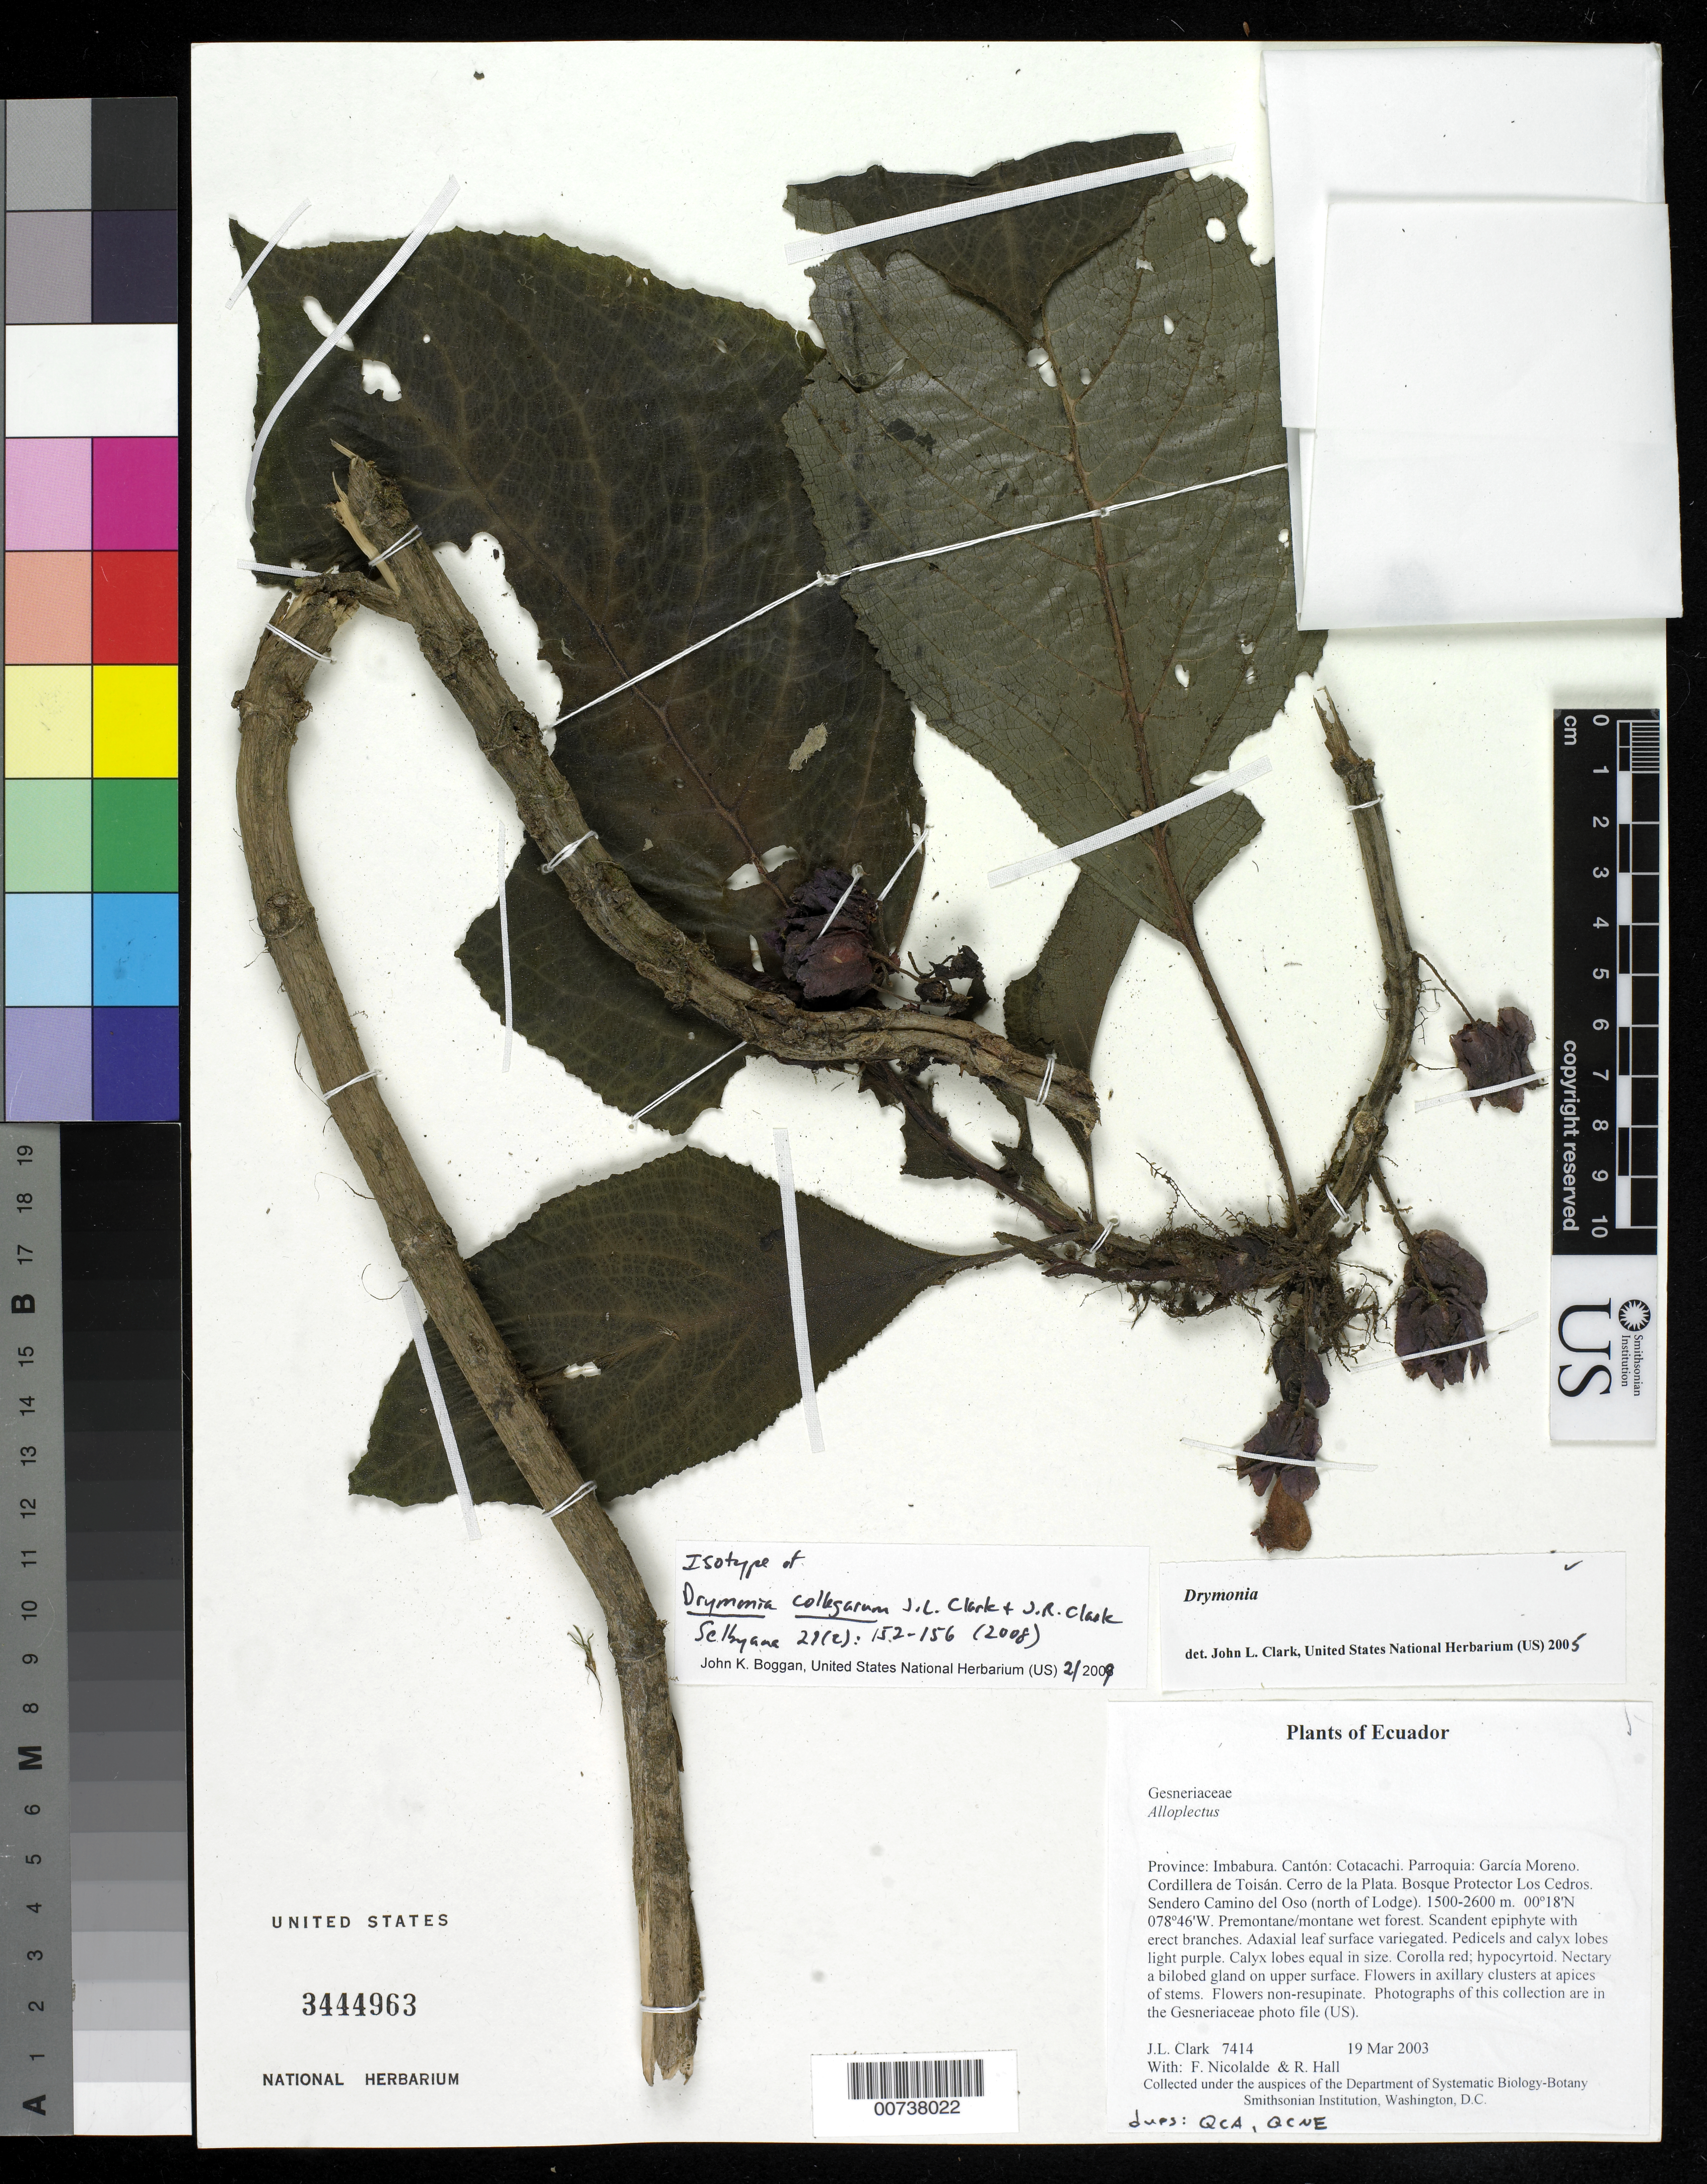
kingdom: Plantae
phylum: Tracheophyta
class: Magnoliopsida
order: Lamiales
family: Gesneriaceae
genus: Drymonia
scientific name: Drymonia collegarum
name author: J.L. Clark & J.R. Clark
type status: Isotype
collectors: J. L. Clark, F. Nicolalde & R. Hall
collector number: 7414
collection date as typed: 19 Mar 2003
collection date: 2003-03-19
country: Ecuador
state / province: Imbabura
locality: Province: Imbabura. Cantón: Cotacachi. Parroquia: García Moreno. Cordillera de Toisán. Cerro de la Plata. Bosque Protector Los Cedros. Sendero Camino del Oso (north of Lodge).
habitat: Premontane/montane wet forest.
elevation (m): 1500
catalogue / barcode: US 3444963